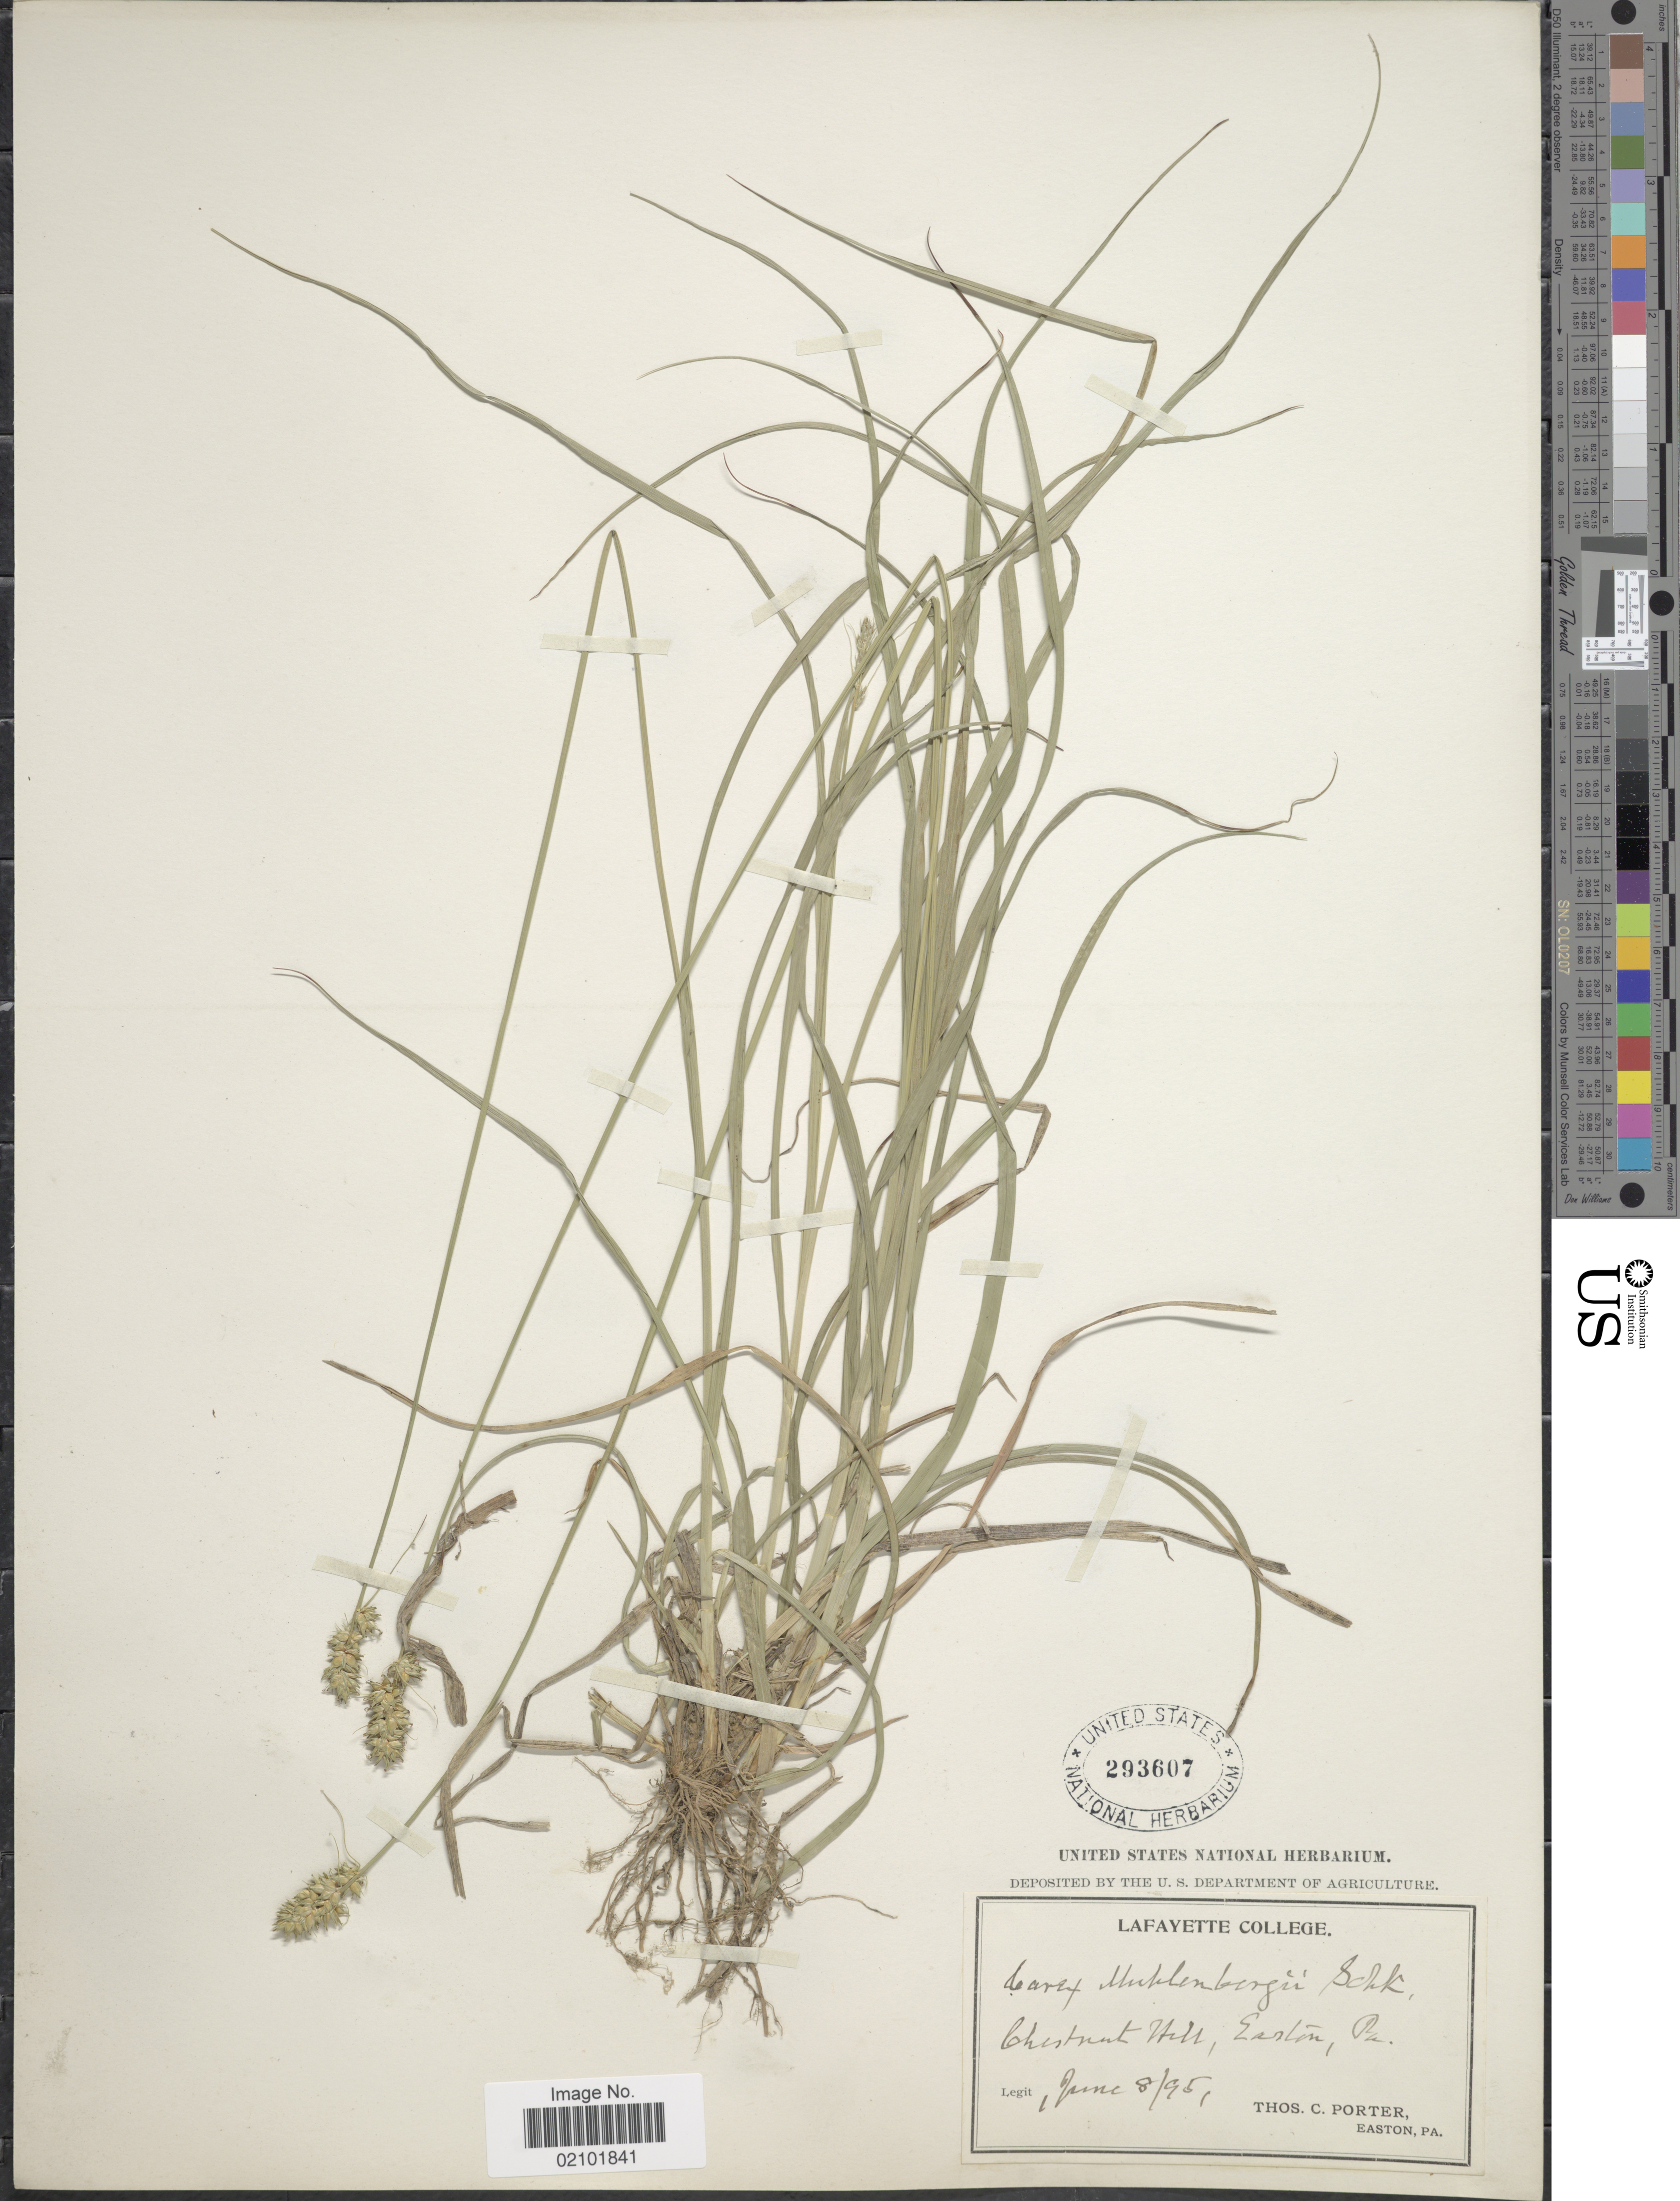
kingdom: Plantae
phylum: Tracheophyta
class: Liliopsida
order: Poales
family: Cyperaceae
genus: Carex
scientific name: Carex aggregata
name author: Mack.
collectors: T. Porter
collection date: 1895-06-08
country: United States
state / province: Pennsylvania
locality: Chestnut Hill, Easton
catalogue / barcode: US 293607